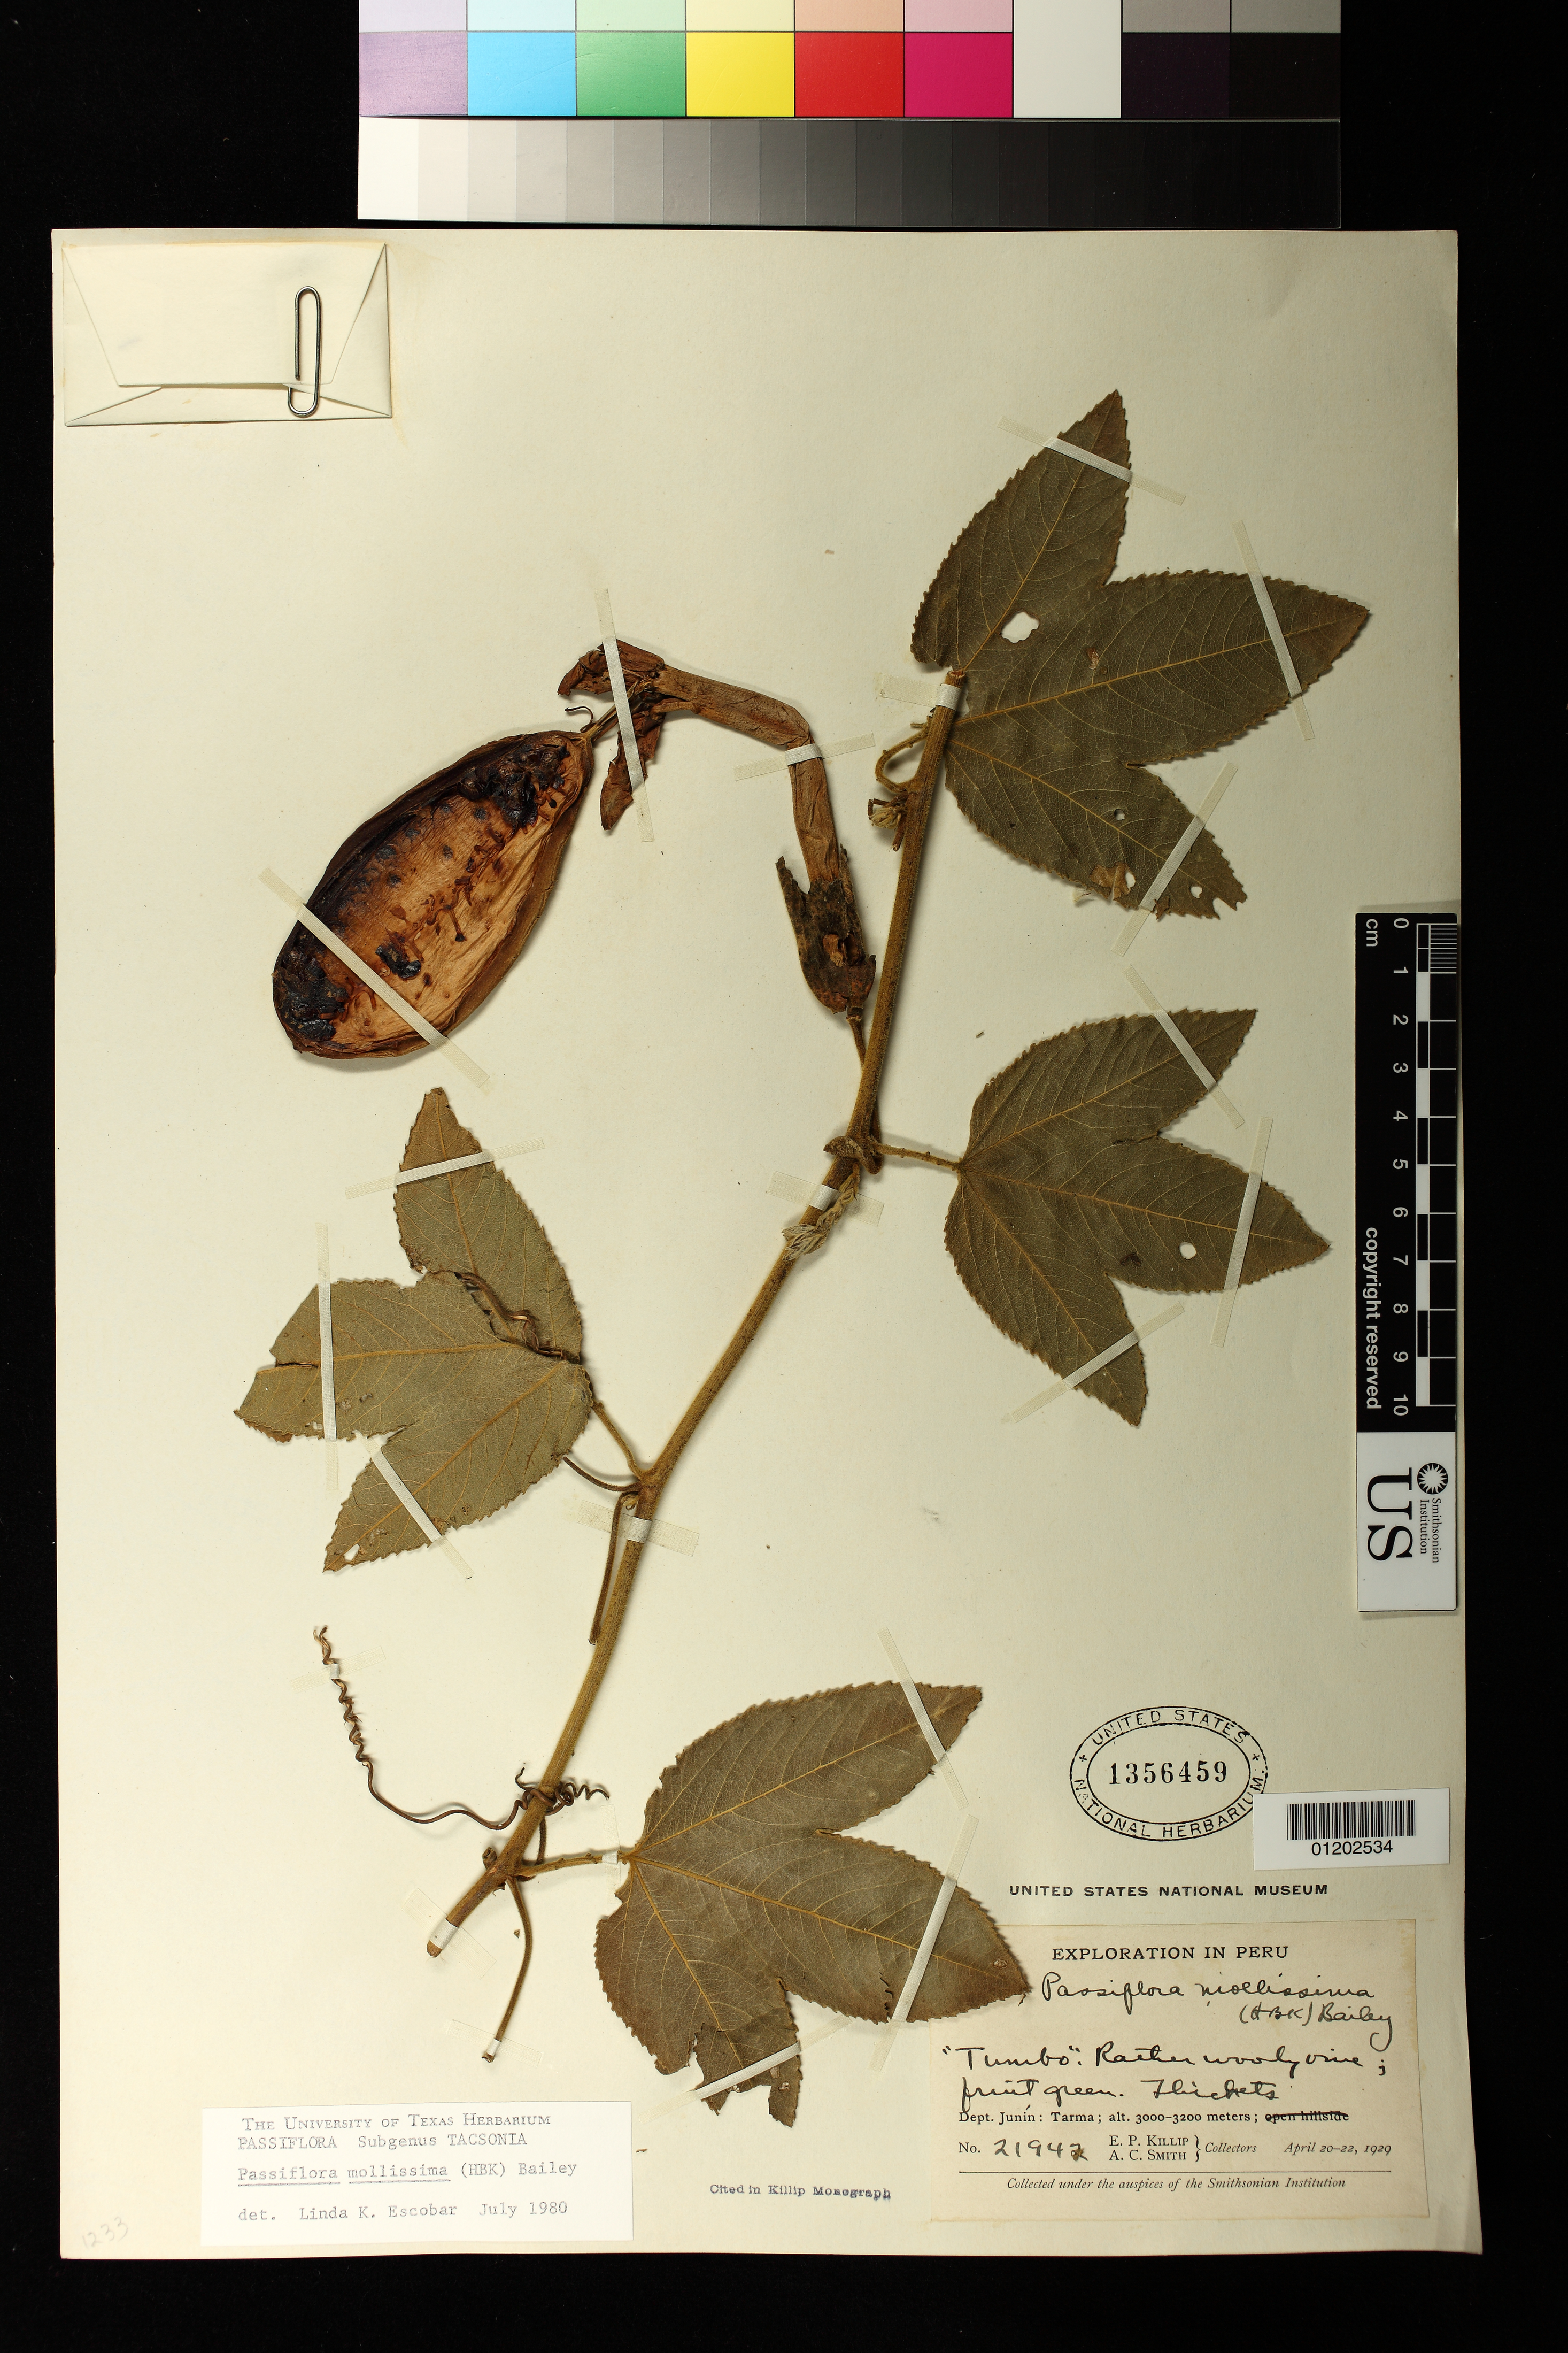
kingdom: Plantae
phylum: Tracheophyta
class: Magnoliopsida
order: Malpighiales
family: Passifloraceae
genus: Passiflora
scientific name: Passiflora mollissima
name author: (Kunth) L.H. Bailey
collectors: E. P. Killip & A. C. Smith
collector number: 21942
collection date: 1929-04-20/1929-04-22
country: Peru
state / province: Junín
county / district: Tarma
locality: thickets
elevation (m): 3000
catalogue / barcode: US 1356459